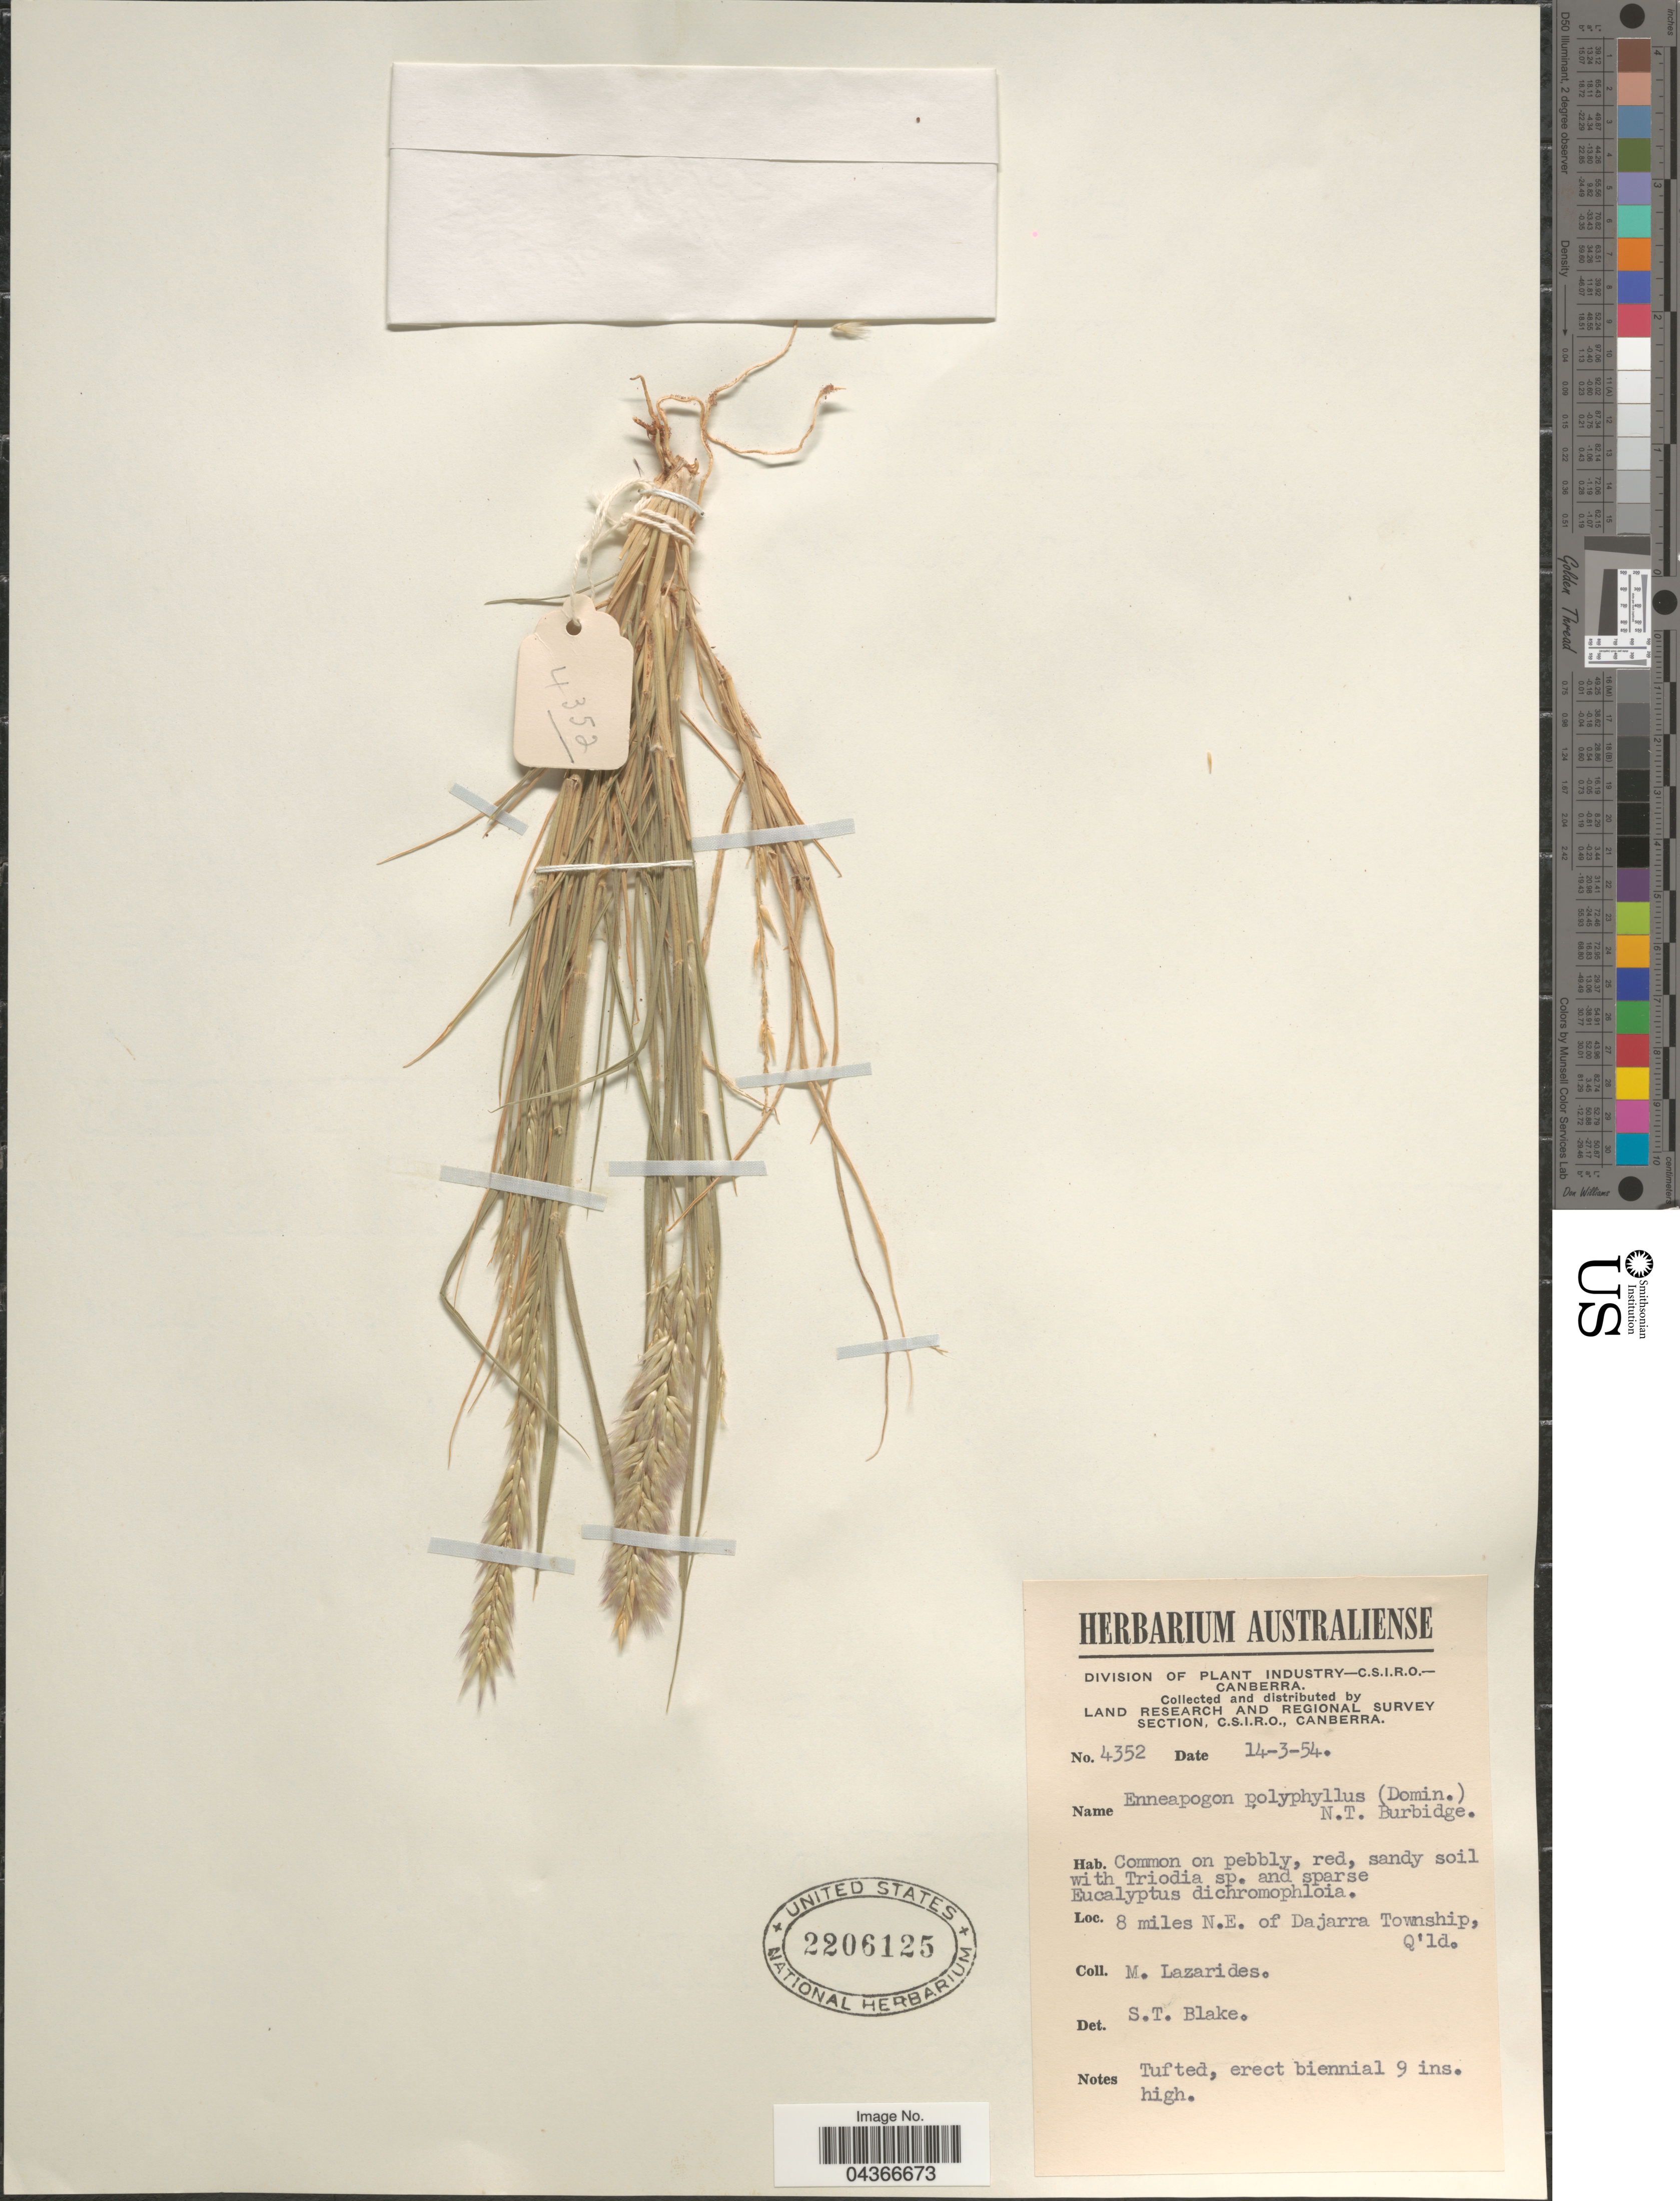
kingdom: Plantae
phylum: Tracheophyta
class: Liliopsida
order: Poales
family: Poaceae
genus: Enneapogon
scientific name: Enneapogon polyphyllus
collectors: M. Lazarides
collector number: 4352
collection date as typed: Transcribed d/m/y: 14/3/54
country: Australia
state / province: Queensland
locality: Land Research and Regional Survey Section. 8 miles N.E. of Dajarra Township.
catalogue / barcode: US 2206125